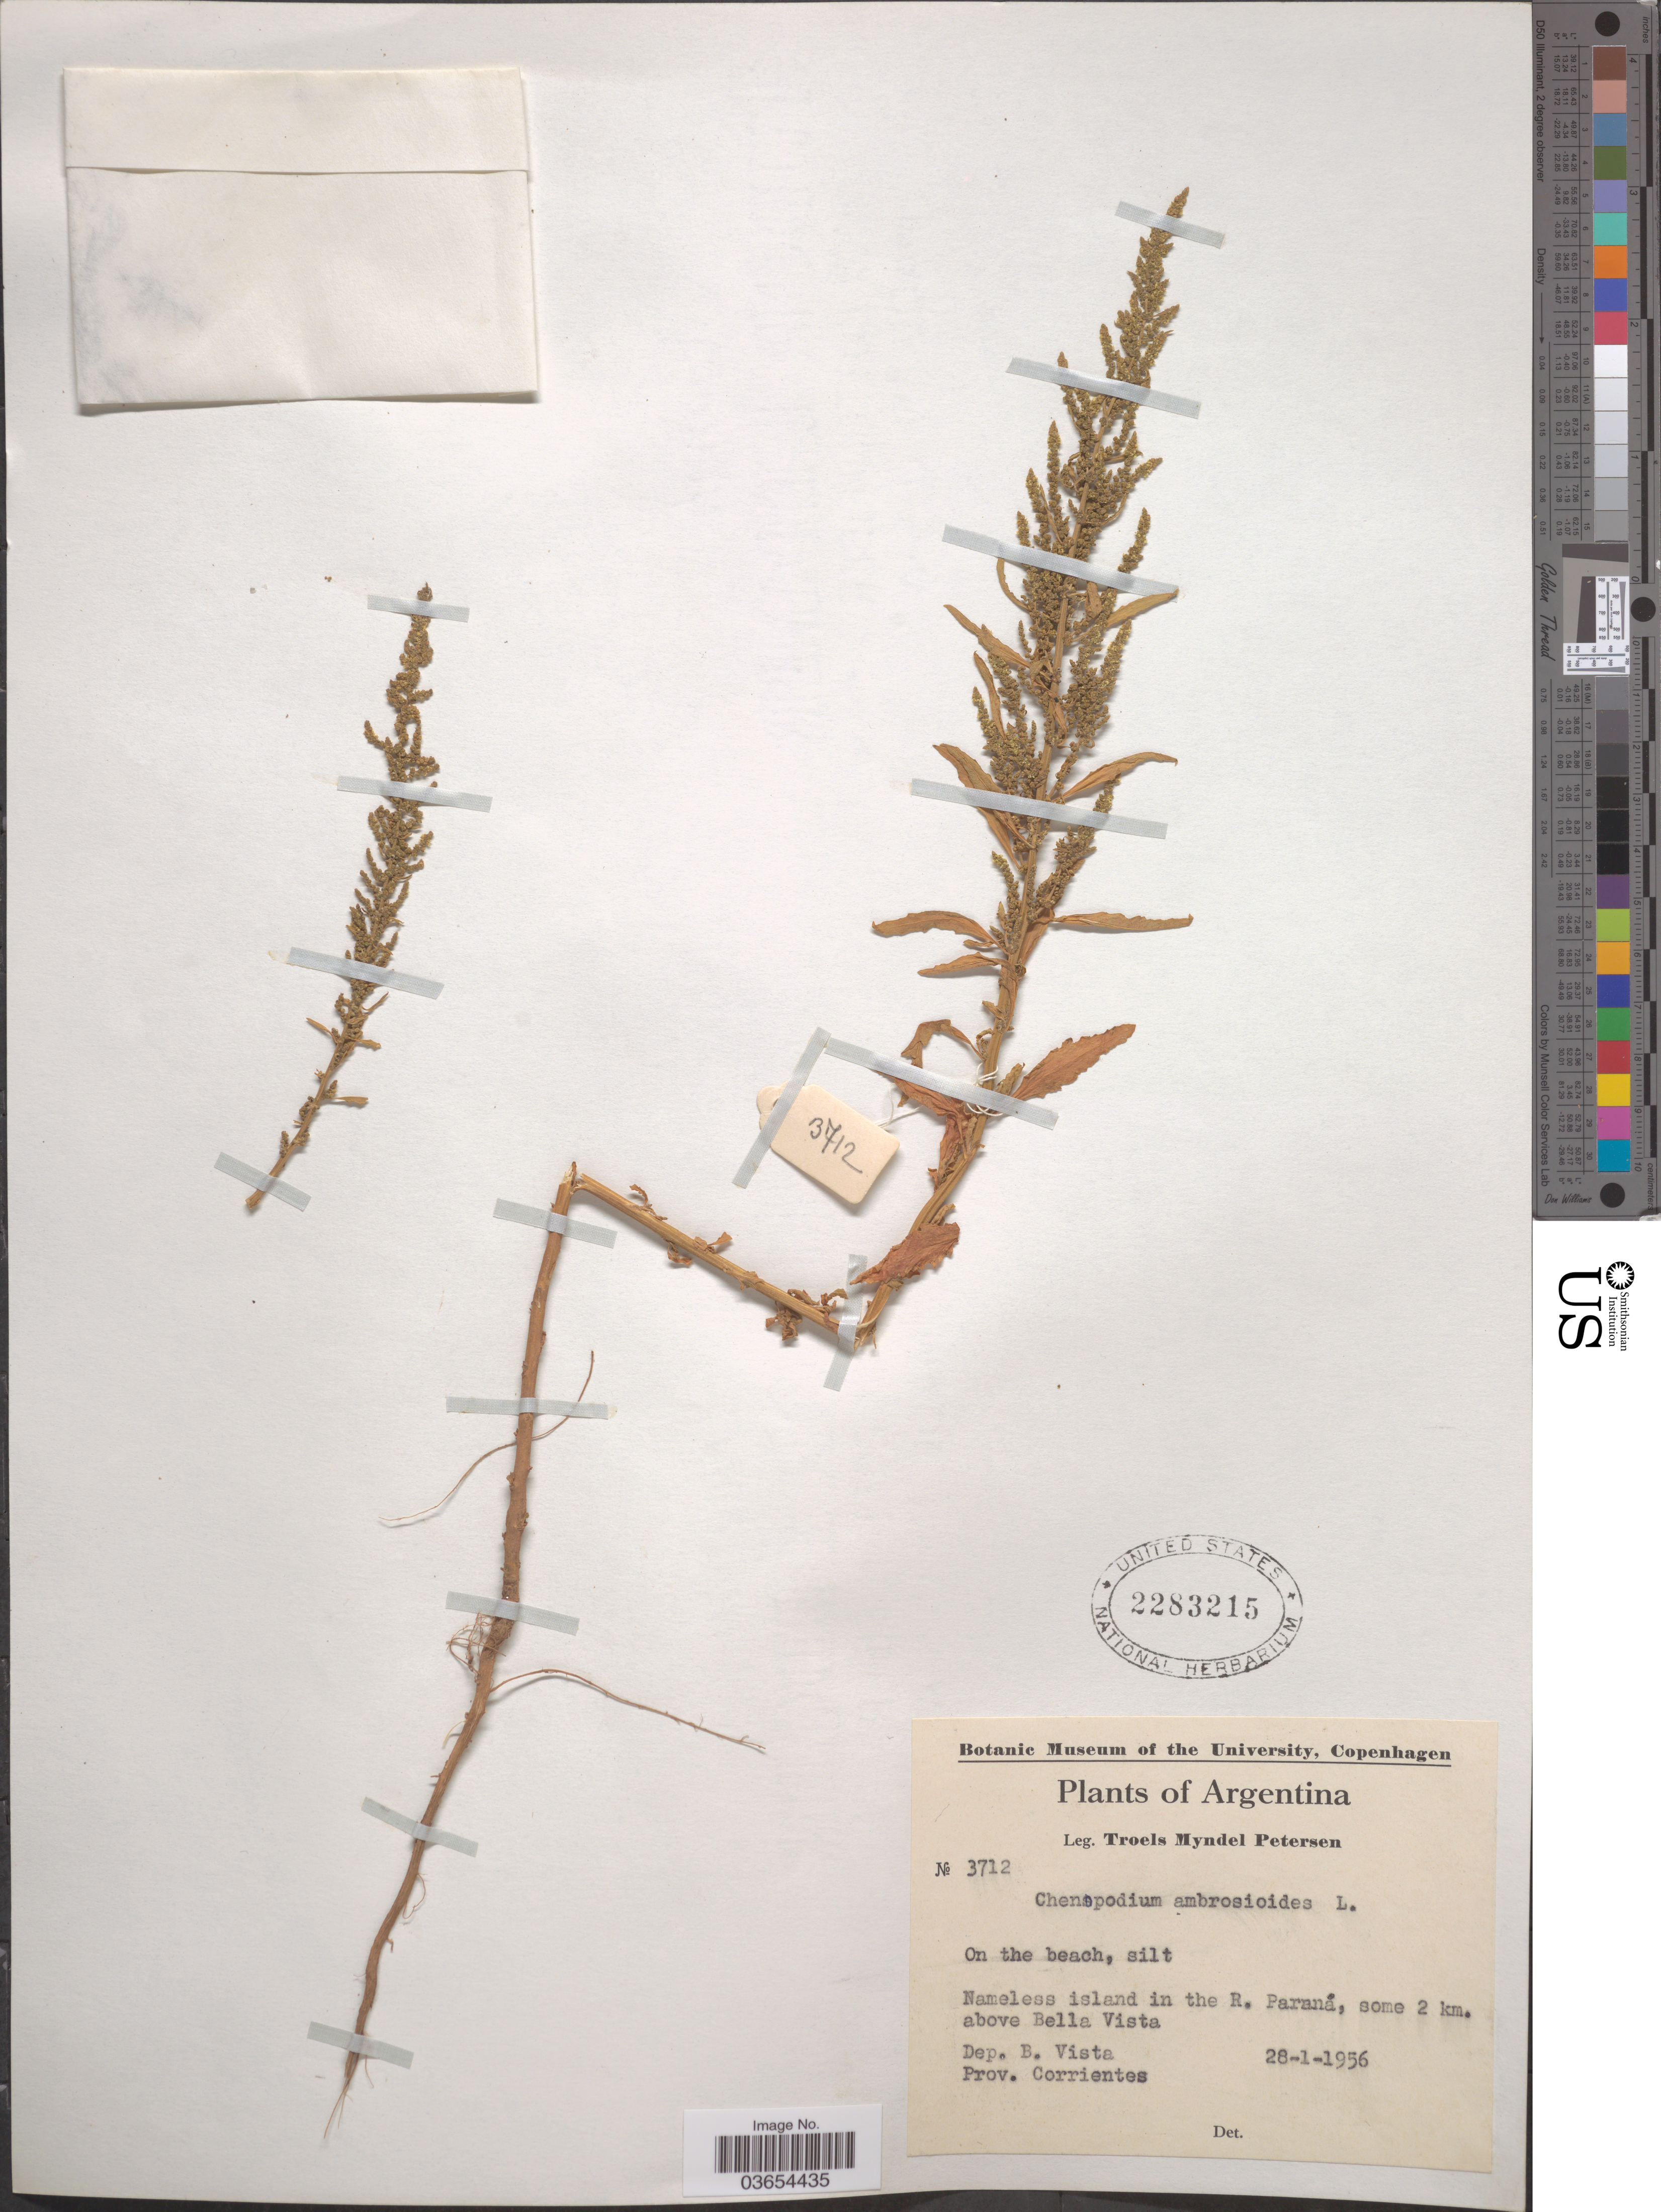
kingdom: Plantae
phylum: Tracheophyta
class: Magnoliopsida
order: Caryophyllales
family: Amaranthaceae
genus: Chenopodium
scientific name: Chenopodium ambrosioides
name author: L.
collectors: T. M. Petersen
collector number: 3712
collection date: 1956-01-28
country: Argentina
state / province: Corrientes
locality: Nameless island in the R. Paraná, some 2 km above Bella Vista. Dep. B. Vista.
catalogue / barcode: US 2283215